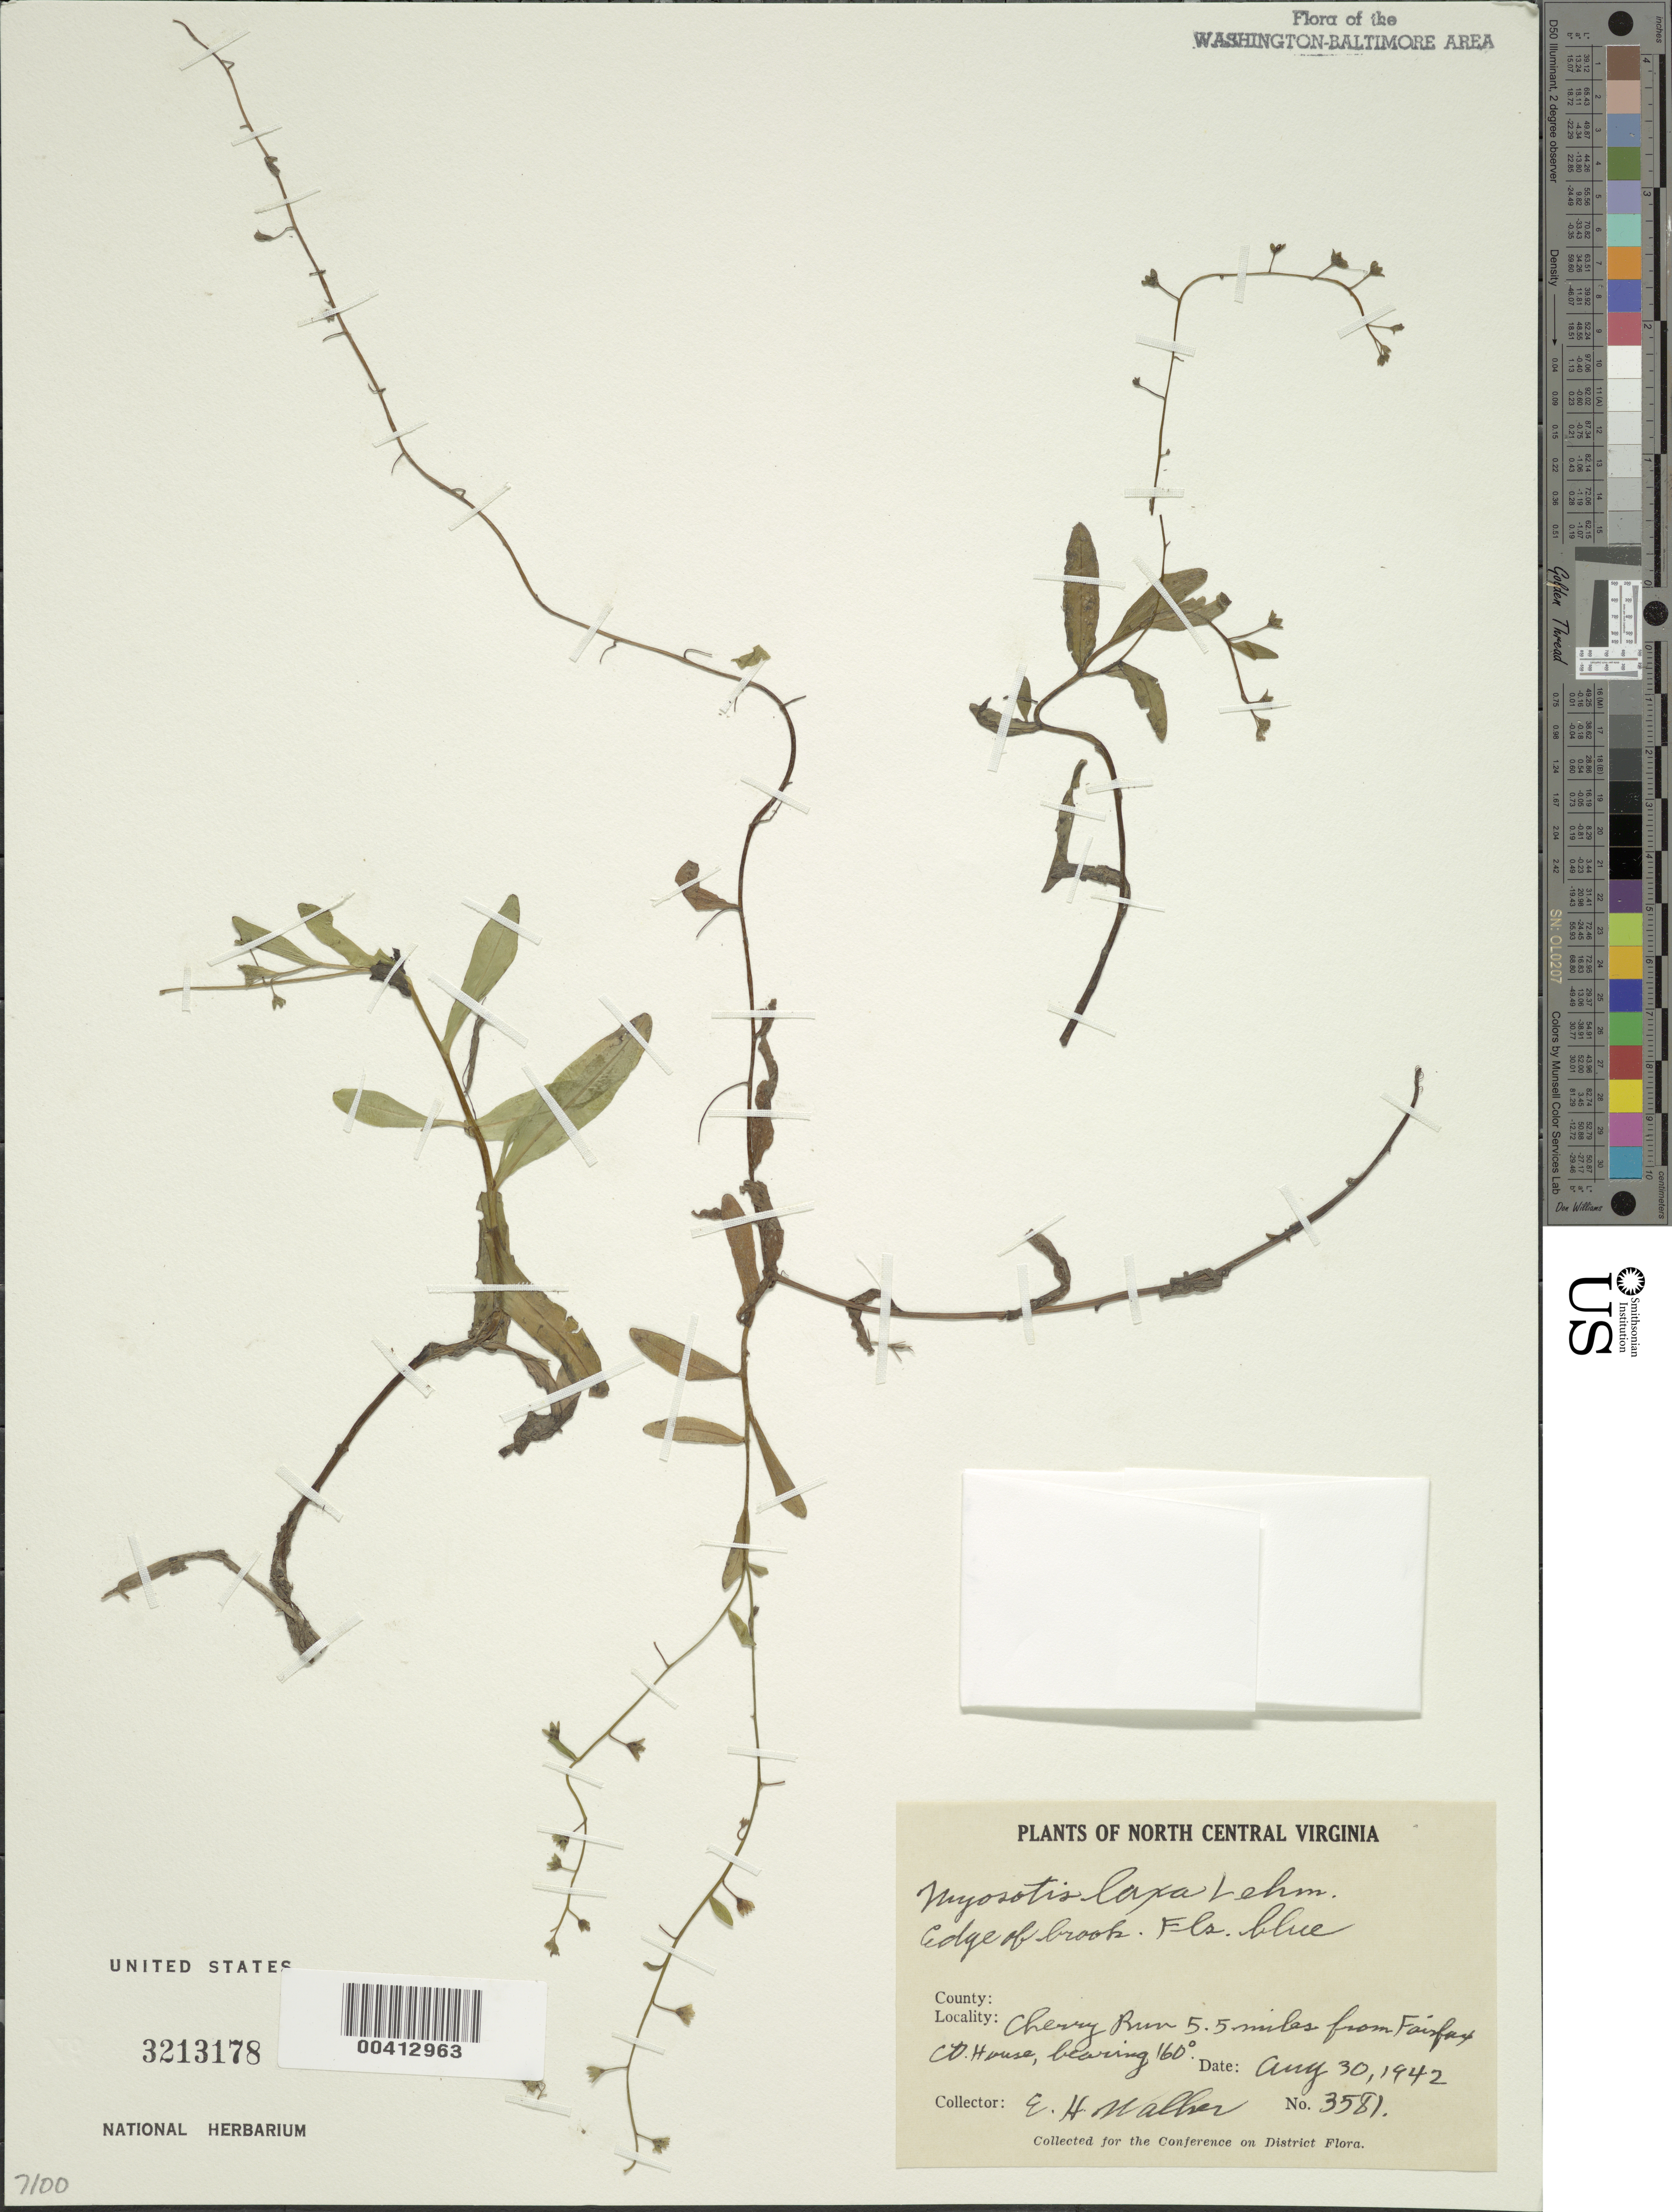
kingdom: Plantae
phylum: Tracheophyta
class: Magnoliopsida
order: Boraginales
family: Boraginaceae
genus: Myosotis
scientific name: Myosotis laxa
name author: F. Lehm.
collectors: E. H. Walker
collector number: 3581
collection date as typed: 30 Aug 1942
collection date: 1942-08-30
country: United States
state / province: Virginia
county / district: Fairfax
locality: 5.5 mi. from Fairfax County Courthouse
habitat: Edge of brook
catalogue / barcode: US 3213178